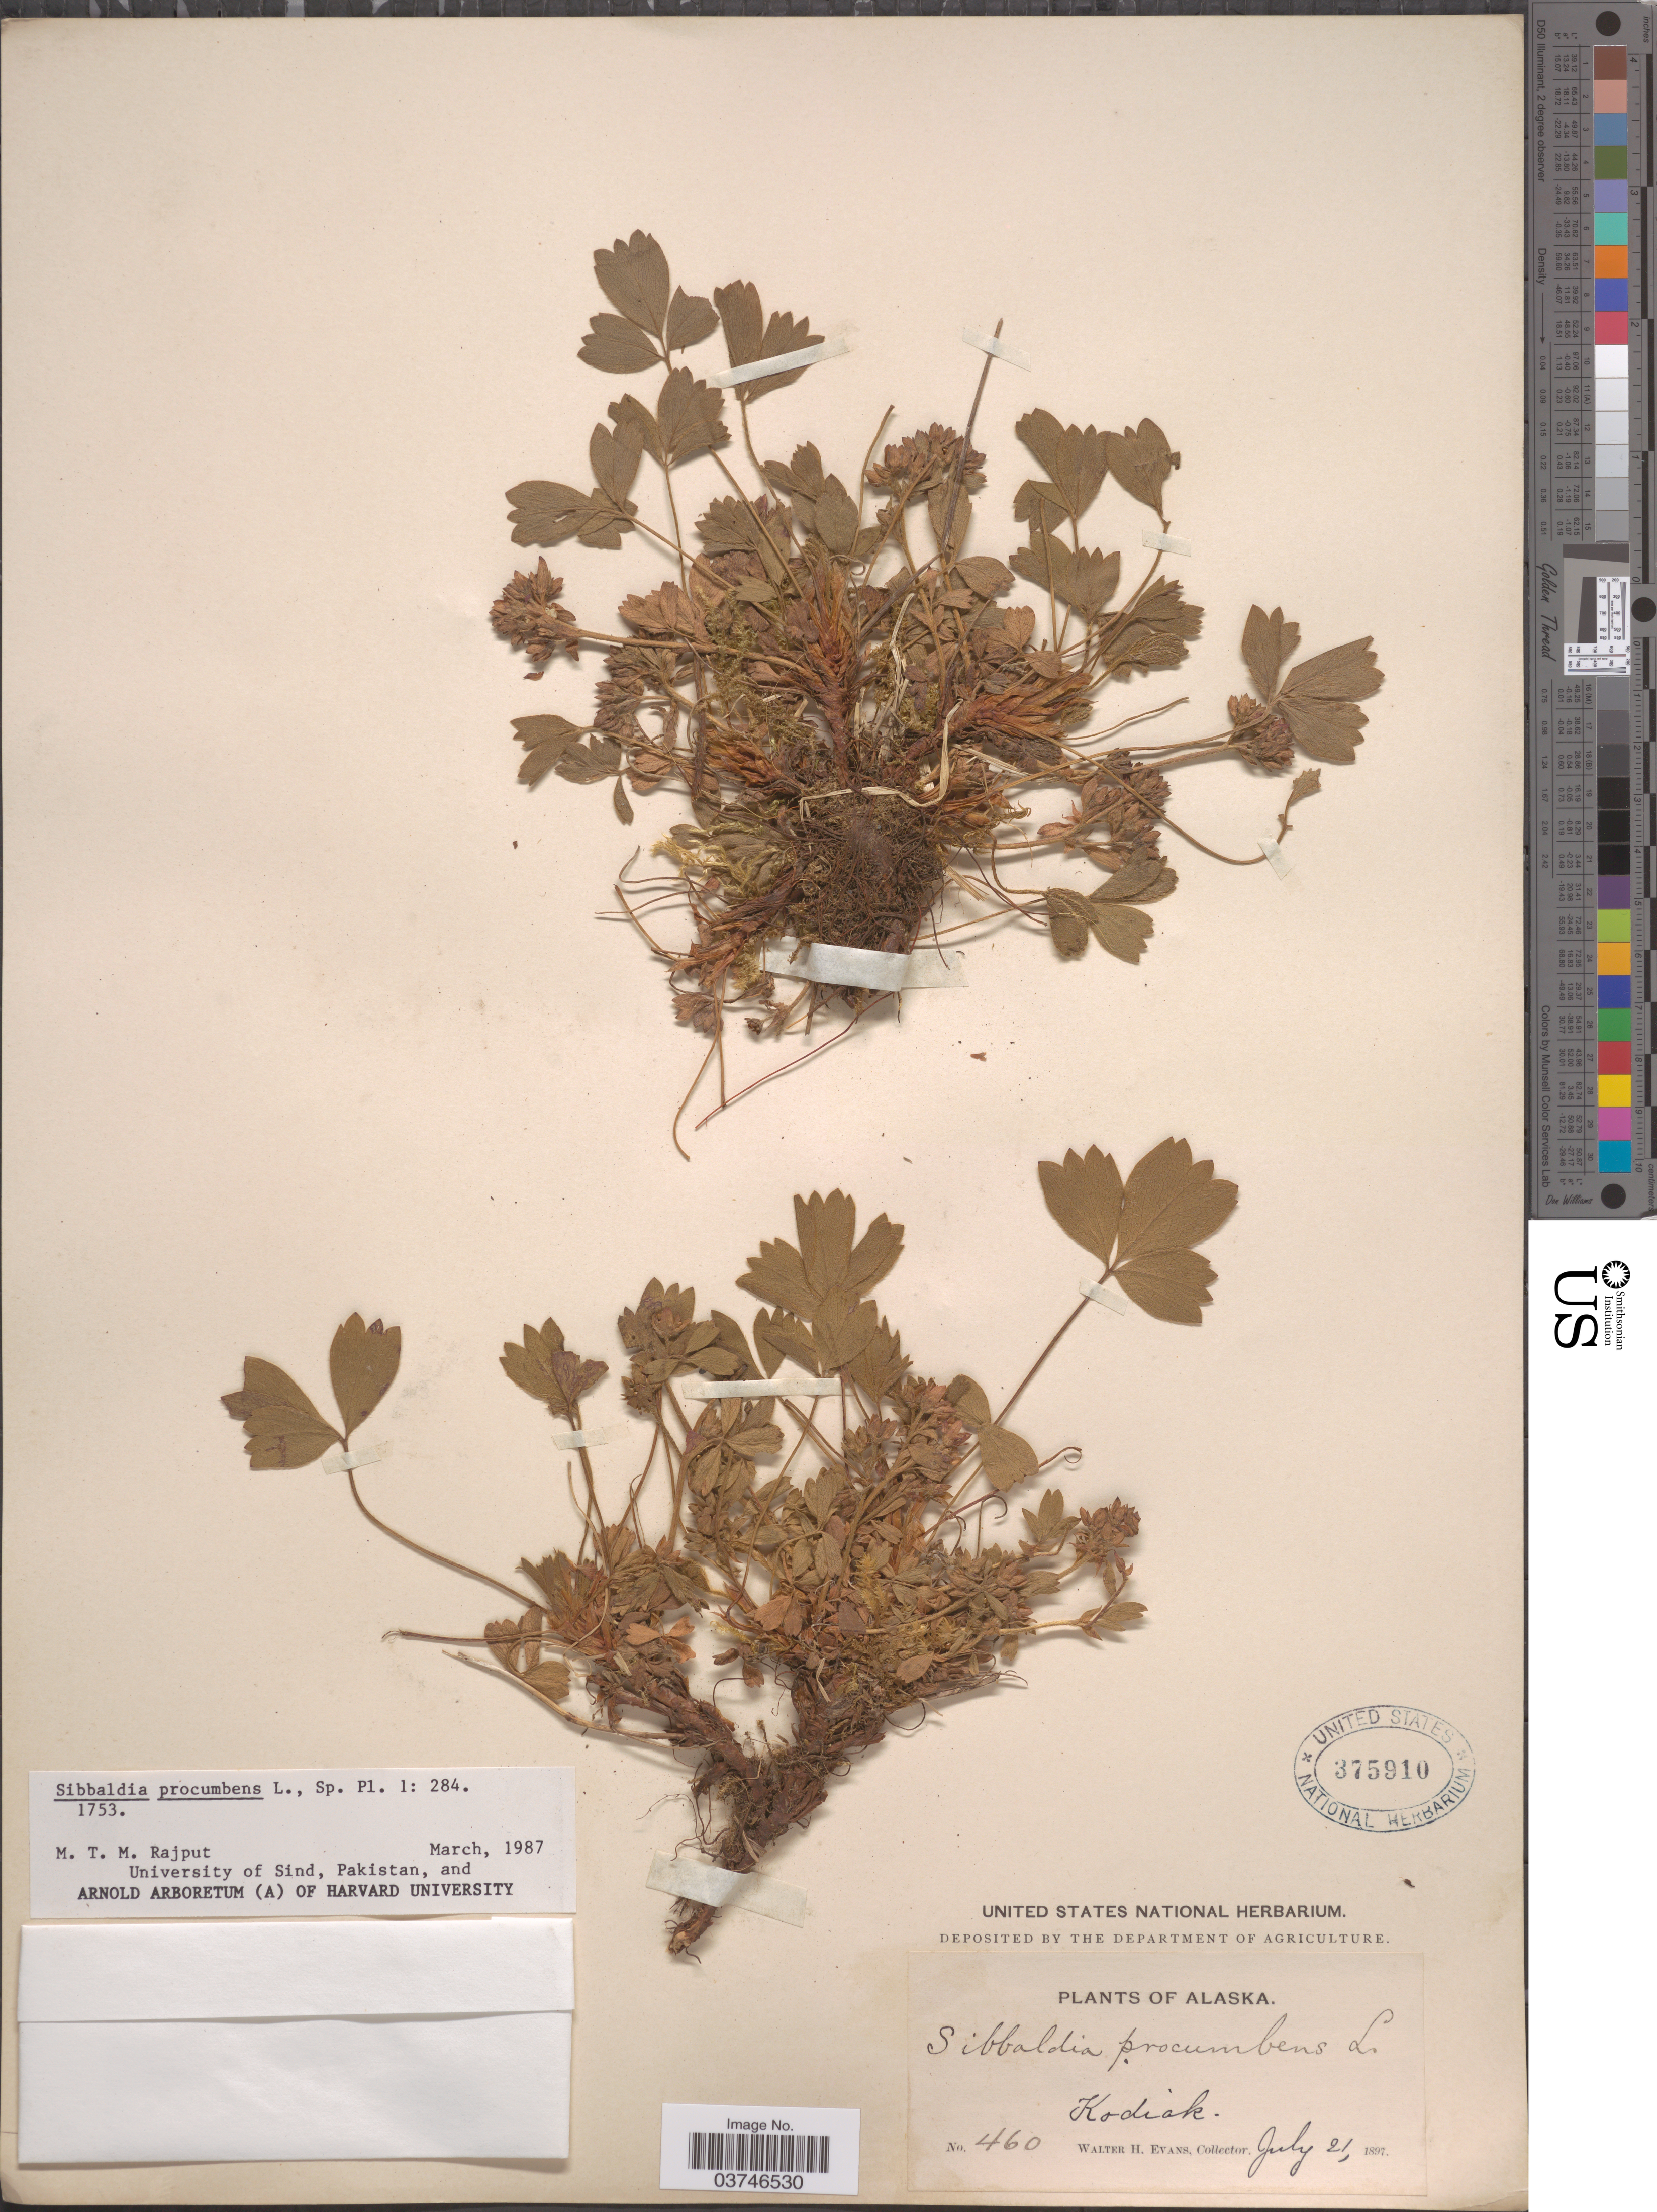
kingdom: Plantae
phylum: Tracheophyta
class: Magnoliopsida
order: Rosales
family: Rosaceae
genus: Sibbaldia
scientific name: Sibbaldia procumbens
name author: L.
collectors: W. H. Evans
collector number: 460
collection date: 1897-07-21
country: United States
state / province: Alaska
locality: Kodiak.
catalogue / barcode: US 375910